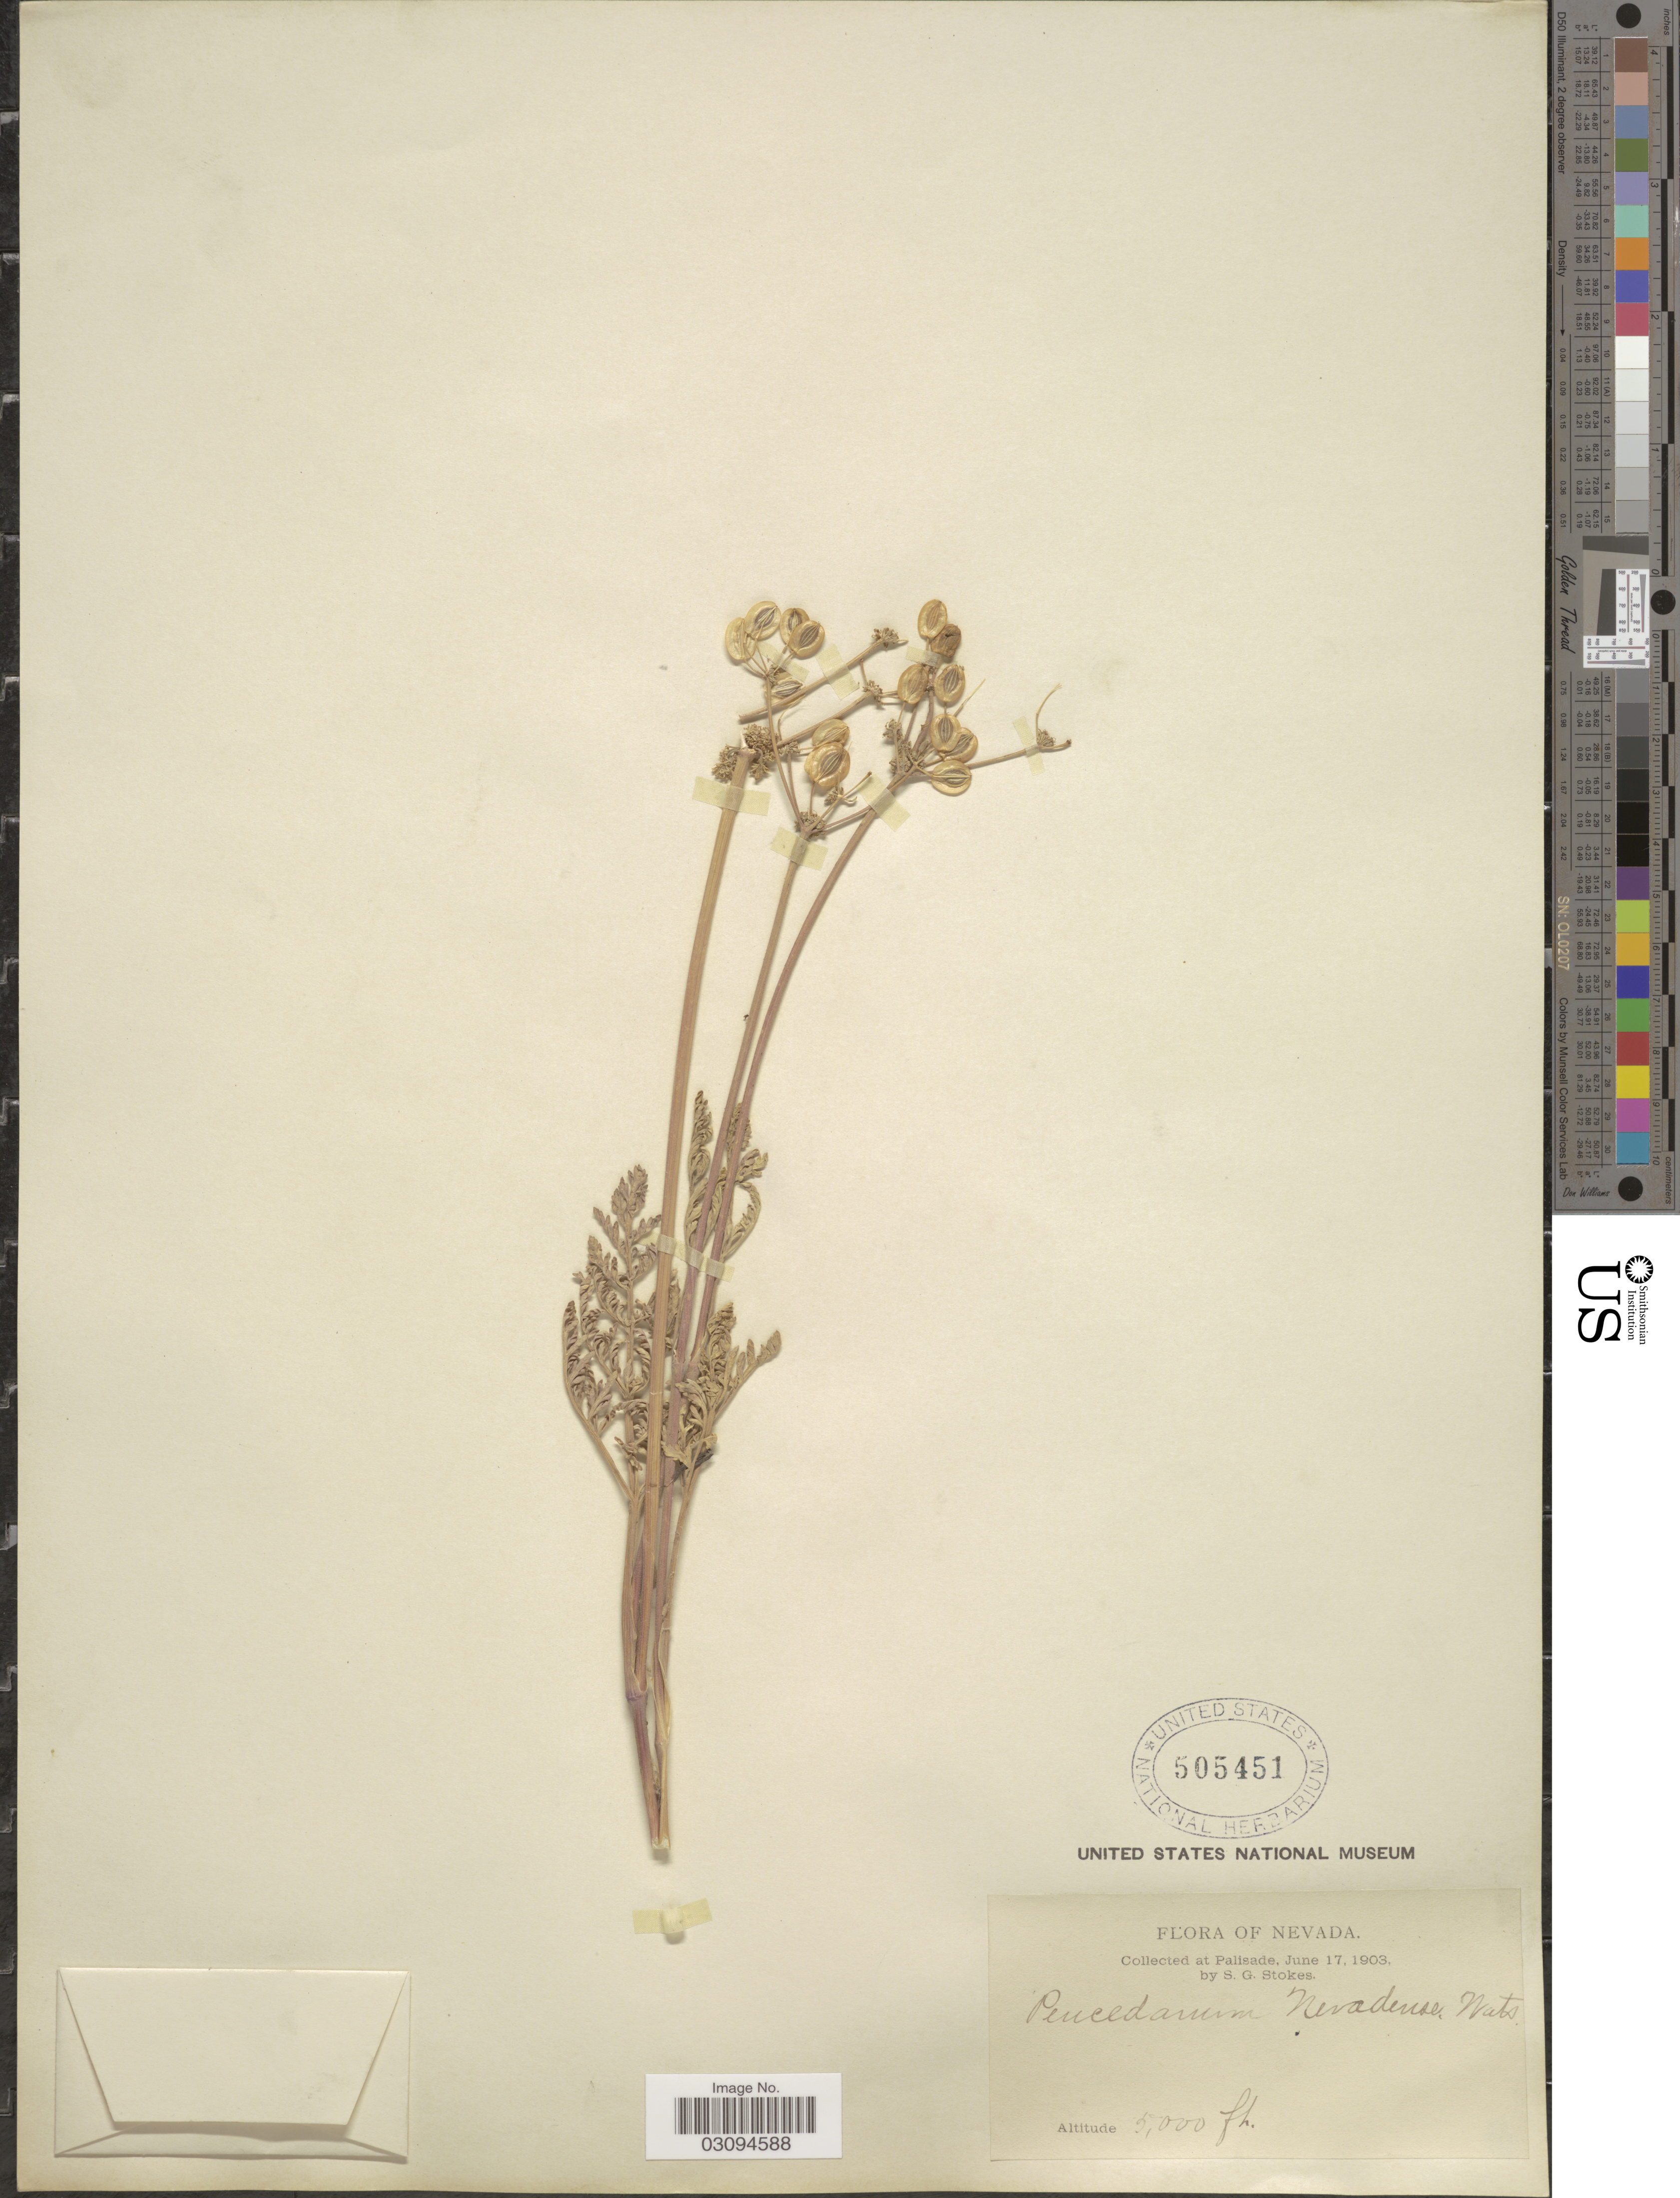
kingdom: Plantae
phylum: Tracheophyta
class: Magnoliopsida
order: Apiales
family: Apiaceae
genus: Lomatium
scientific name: Lomatium nevadense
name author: (S. Watson) J.M. Coult. & Rose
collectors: S. G. Stokes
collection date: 1903-06-17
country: United States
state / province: Nevada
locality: Palisade.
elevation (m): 1524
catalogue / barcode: US 505451